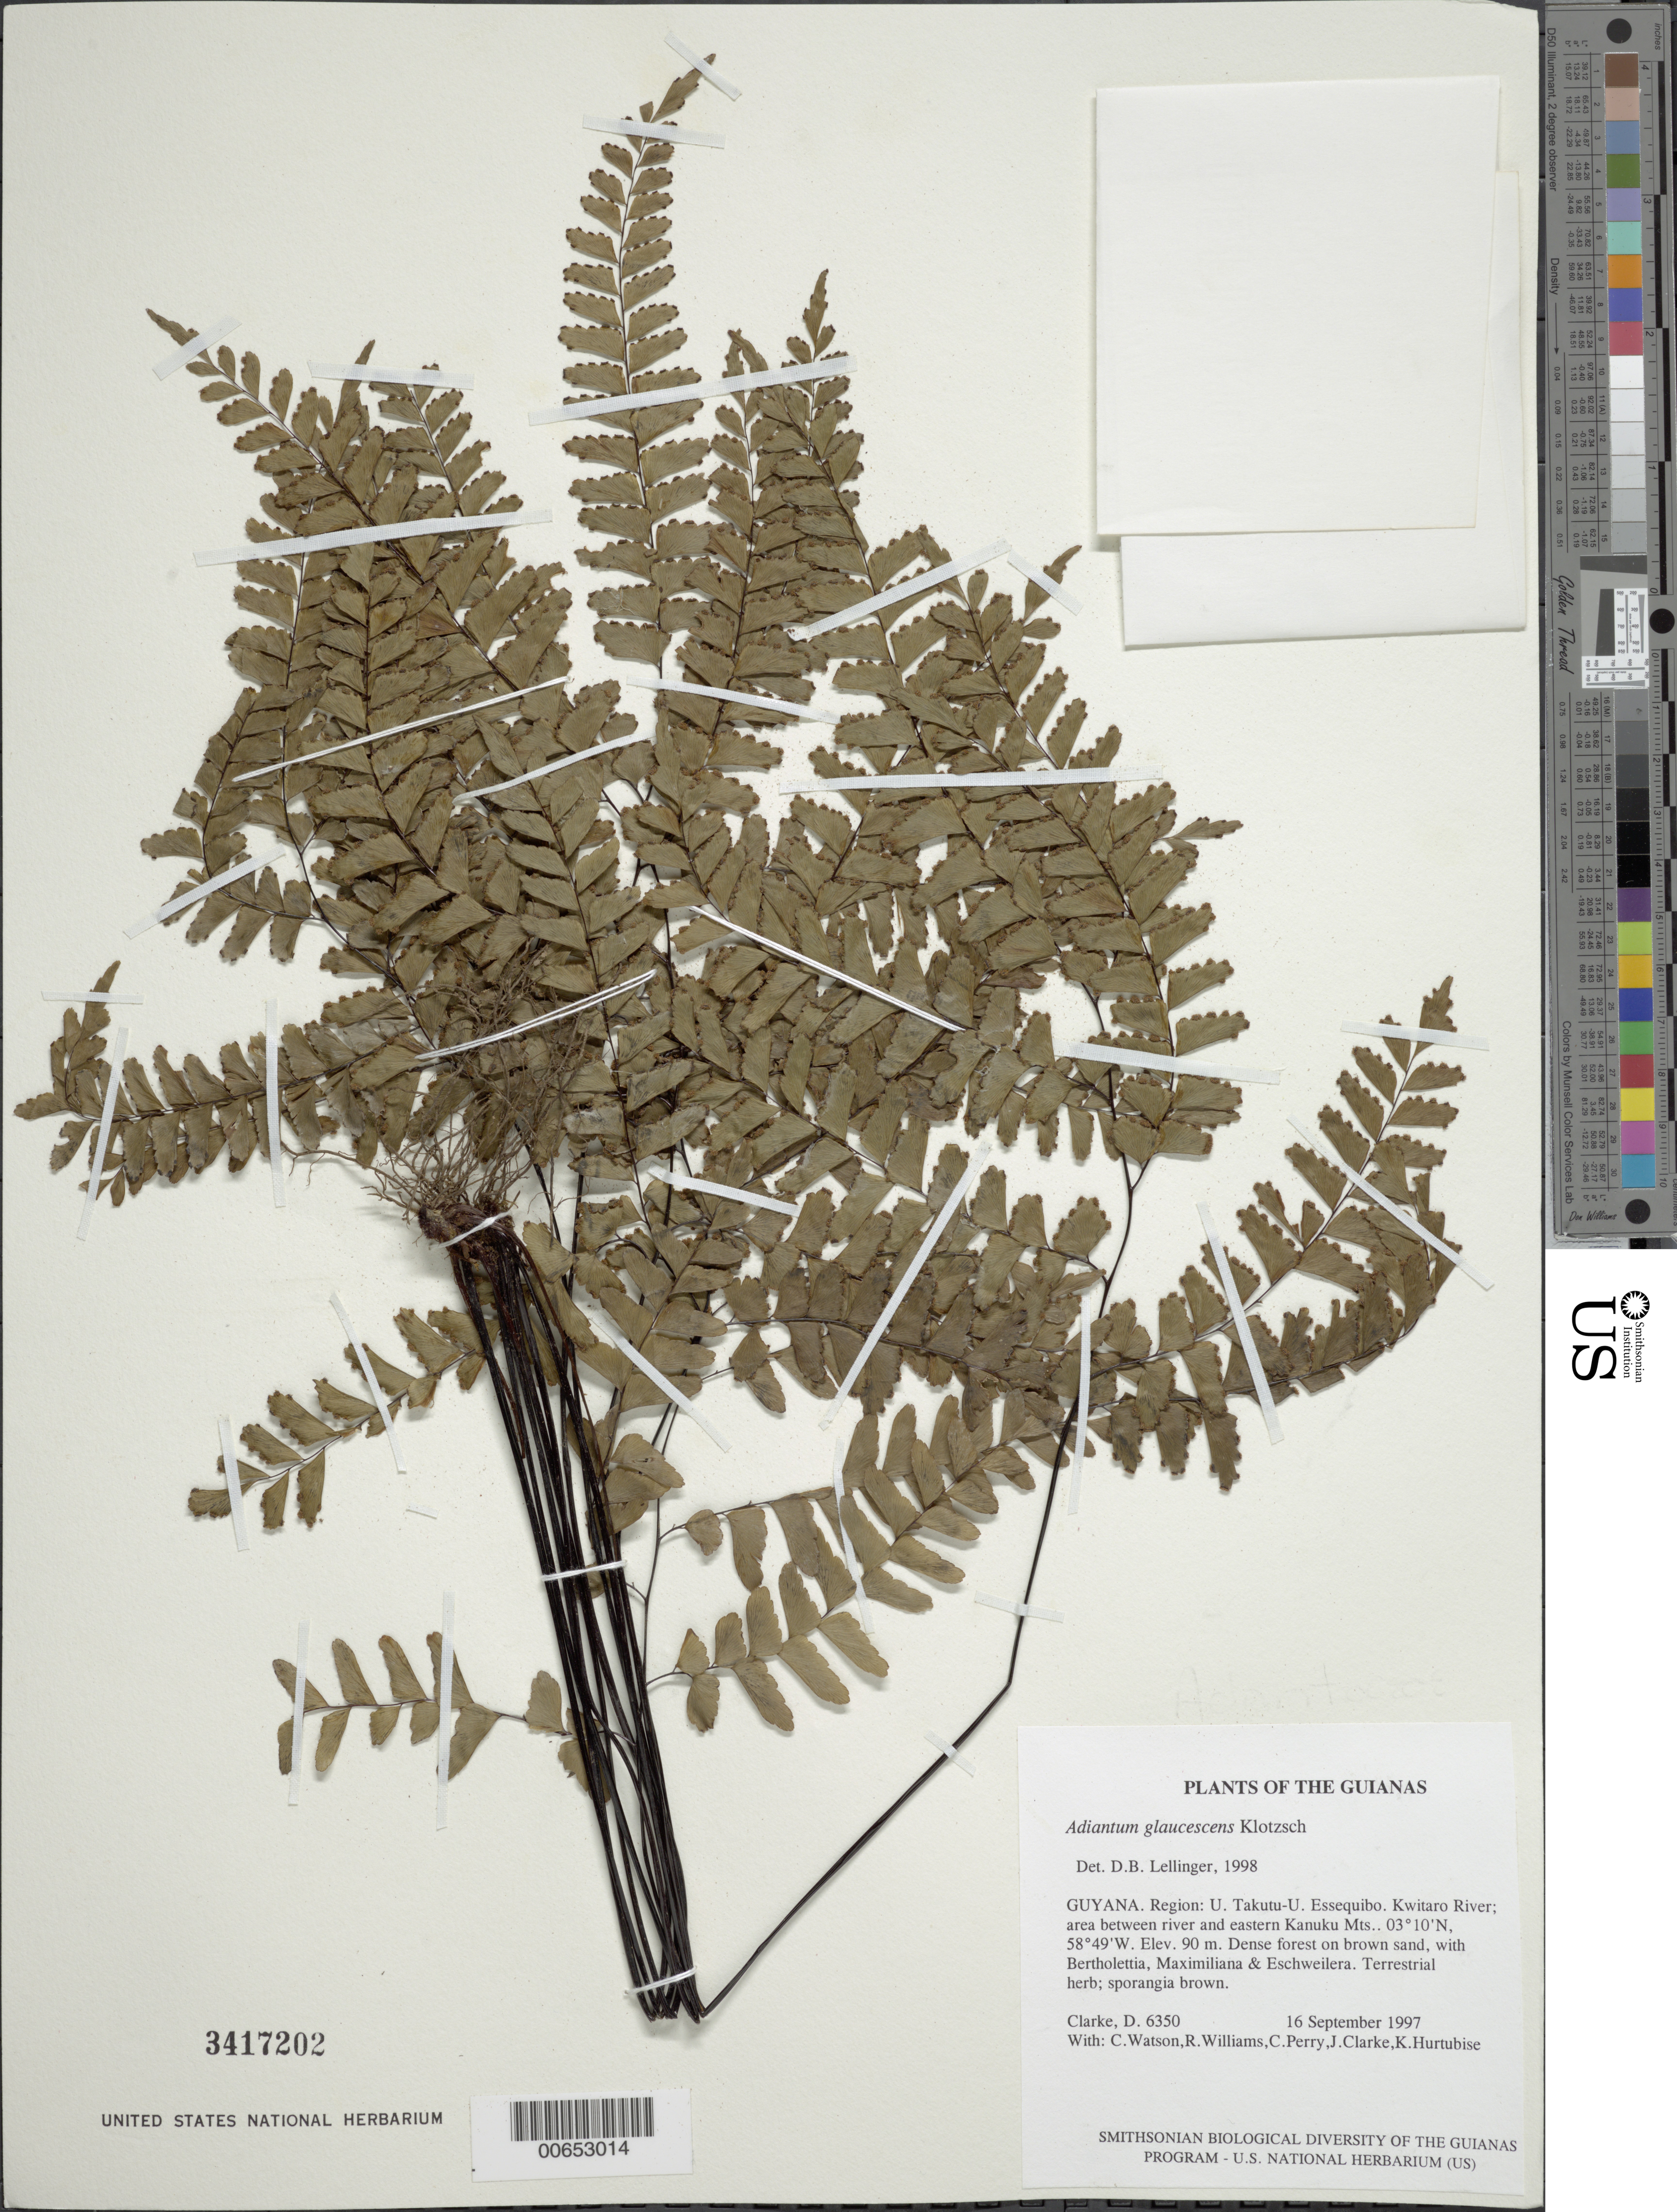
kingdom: Plantae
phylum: Tracheophyta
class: Polypodiopsida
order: Polypodiales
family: Pteridaceae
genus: Adiantum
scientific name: Adiantum glaucescens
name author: Klotzsch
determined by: Lellinger, David B., (BOT), Smithsonian Institution - National Museum of Natural History (UNITED STATES)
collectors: H. D. Clarke, C. Watson, R. Williams, C. Perry, J. Clarke & K. Hurtubise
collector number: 6350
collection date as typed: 16 September 1997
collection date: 1997-09-16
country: Guyana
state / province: U. Takutu-U. Essequibo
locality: Kwitaro River; area between river and eastern Kanuku Mts.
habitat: Dense forest on brown sand, with Bertholettia, Maximiliana & Eschweilera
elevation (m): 90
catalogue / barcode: US 3417202